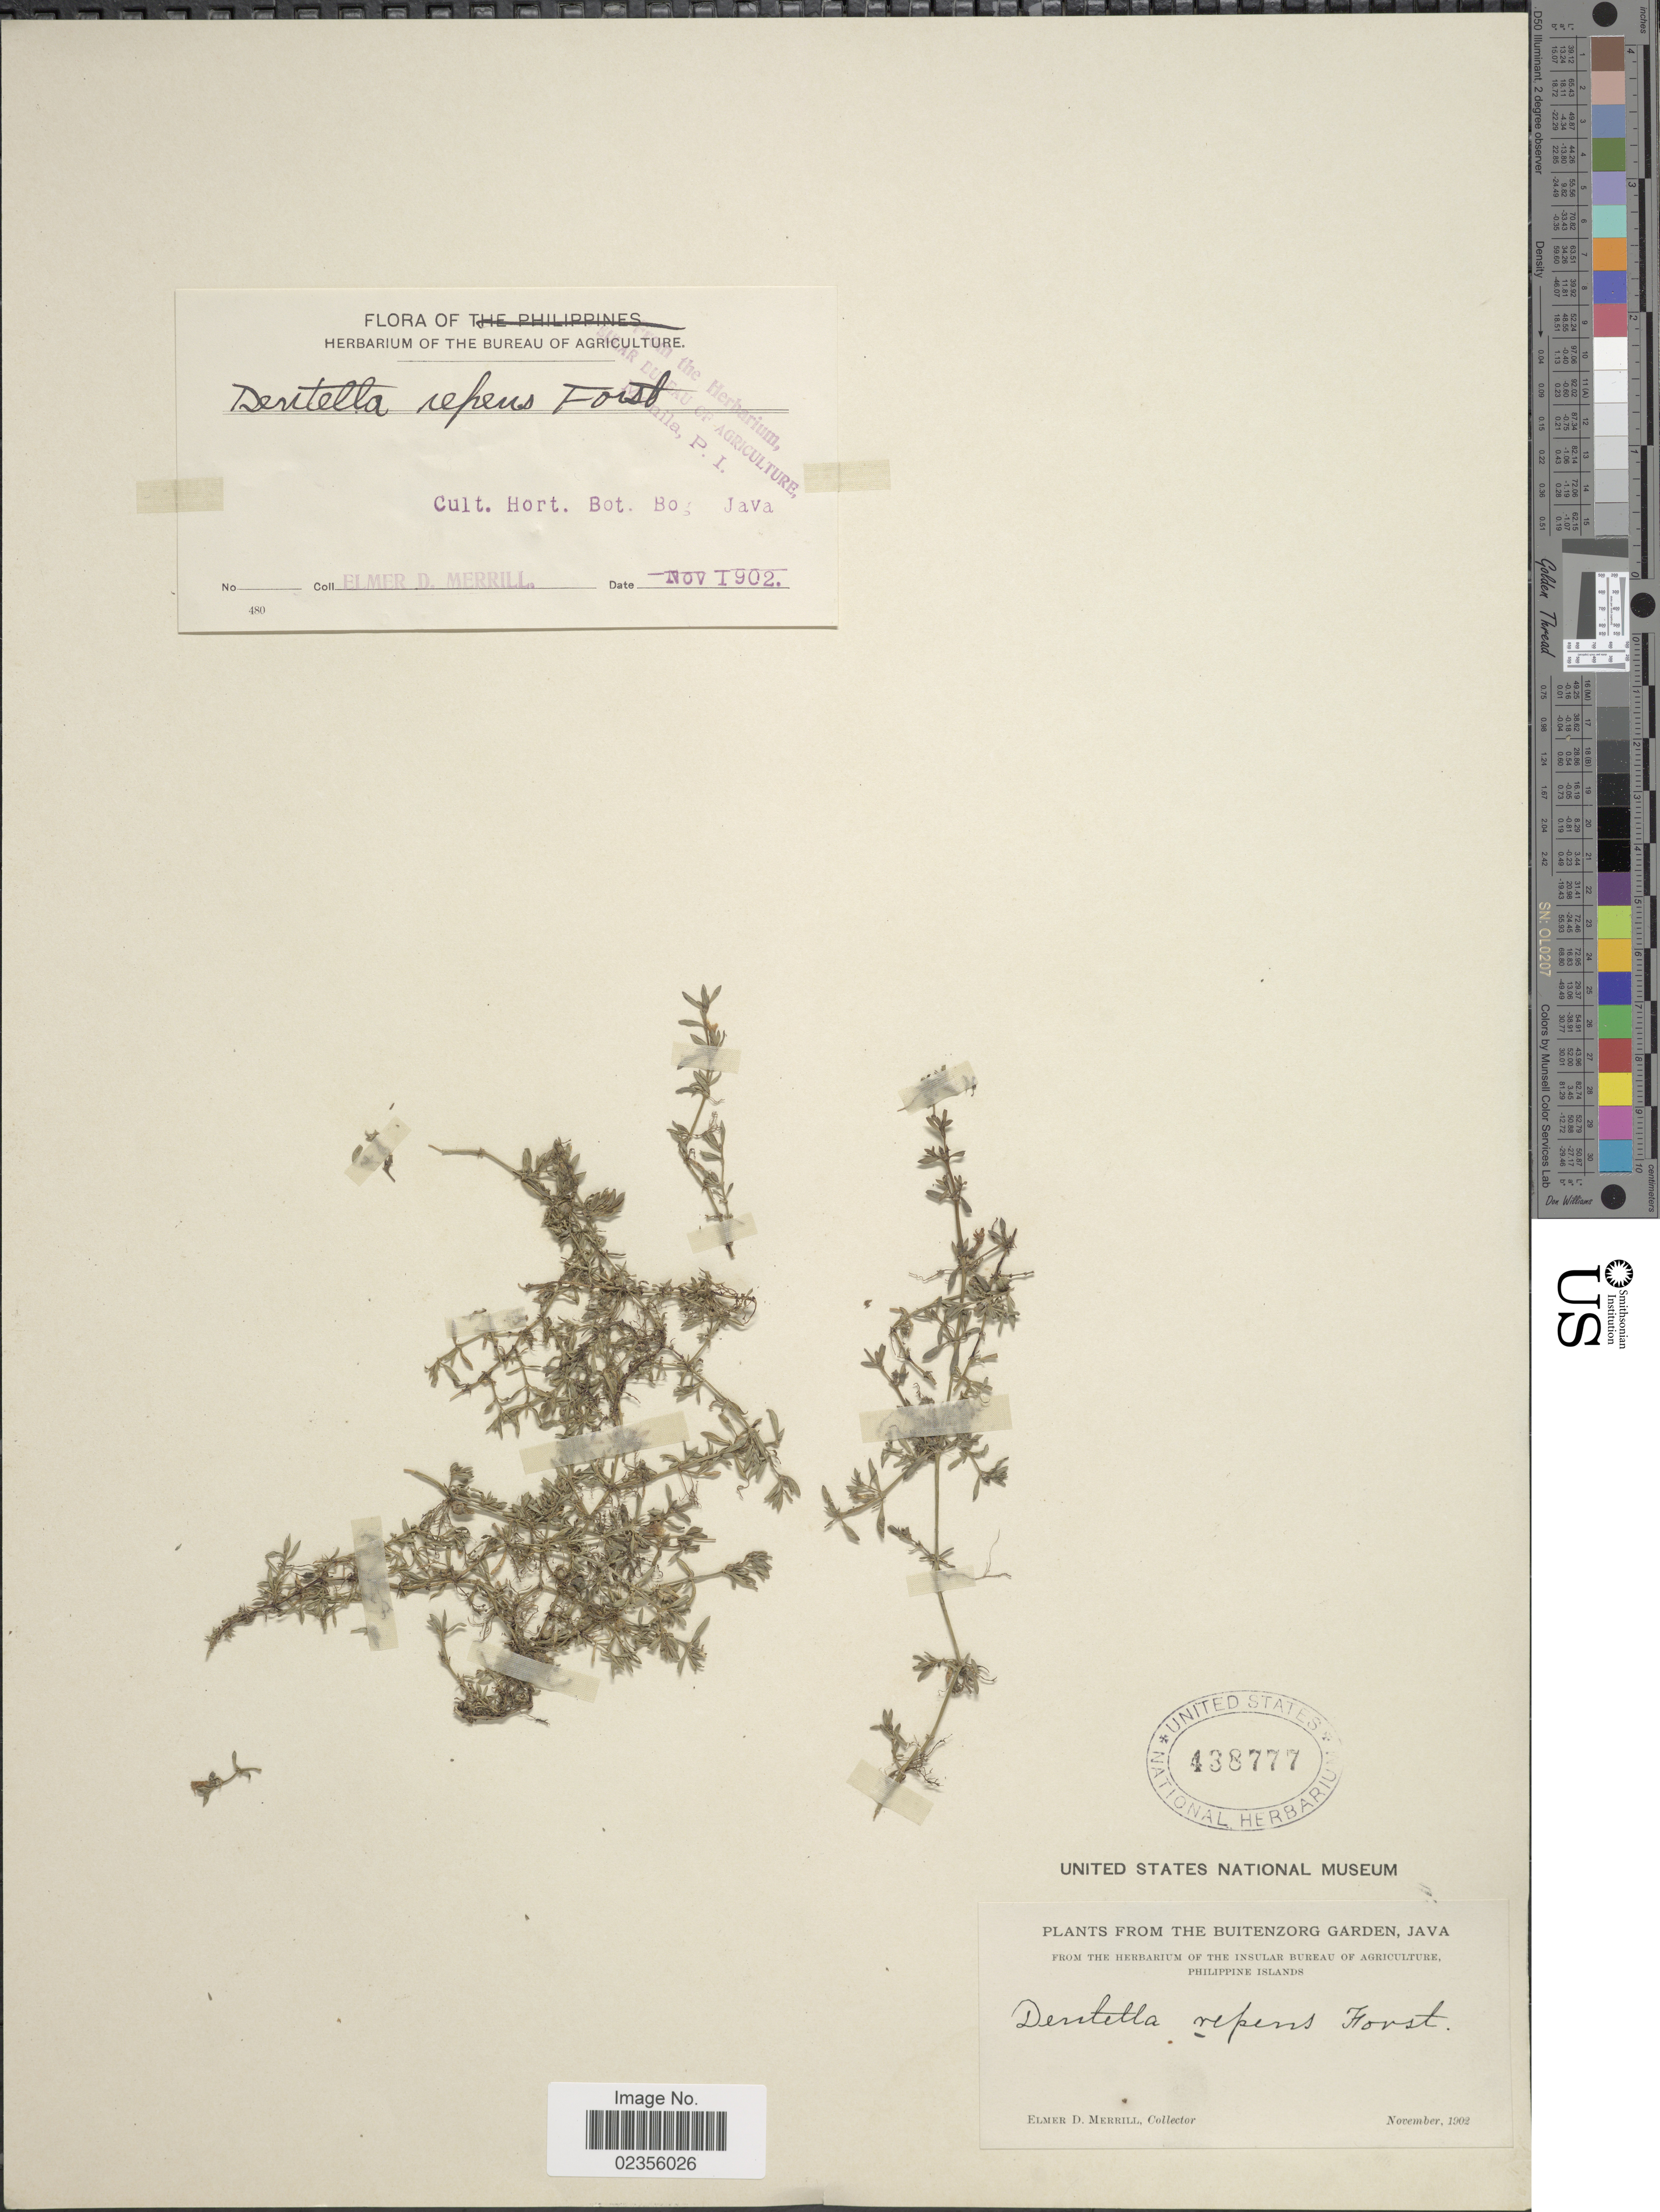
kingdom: Plantae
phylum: Tracheophyta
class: Magnoliopsida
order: Gentianales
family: Rubiaceae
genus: Dentella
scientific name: Dentella repens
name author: J.R. Forst. & G. Forst.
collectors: E. D. Merrill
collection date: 1902-11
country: Indonesia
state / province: Java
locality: From the Buitenzorg Garden, Java.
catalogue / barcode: US 438777